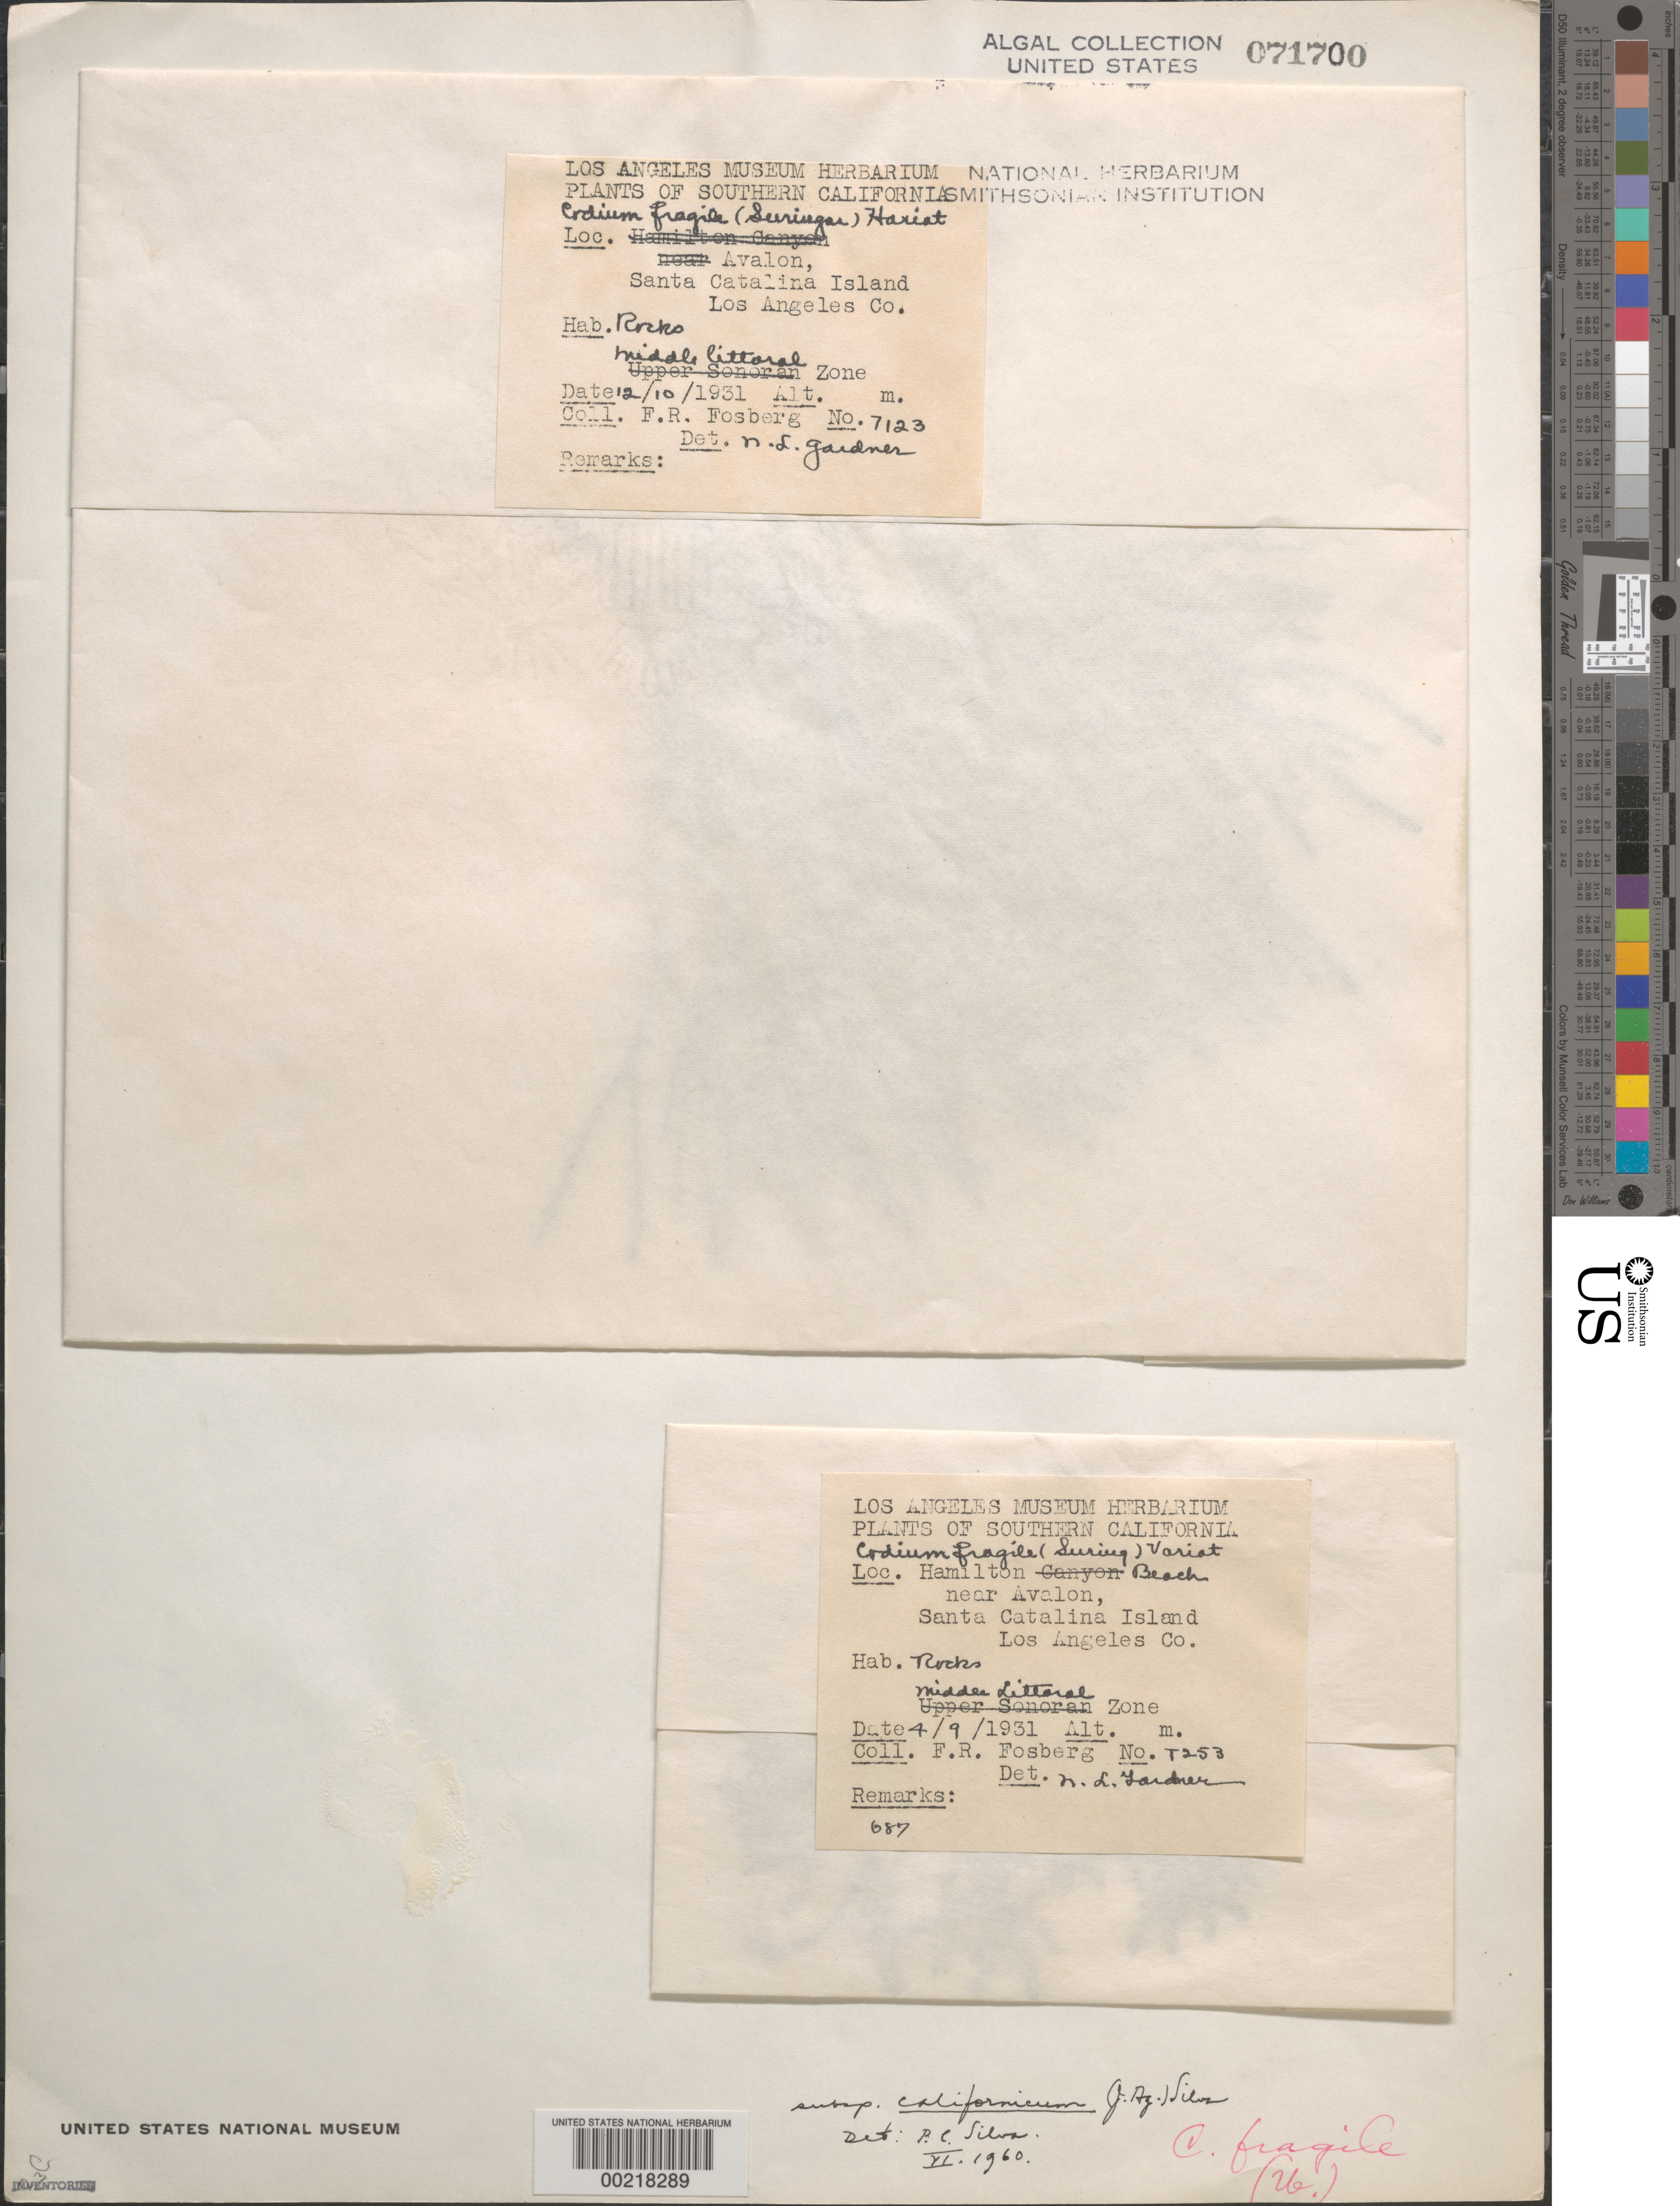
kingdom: Plantae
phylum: Chlorophyta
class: Ulvophyceae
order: Bryopsidales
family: Codiaceae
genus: Codium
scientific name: Codium fragile subsp. californicum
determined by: Silva, P. C.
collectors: F. R. Fosberg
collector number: T253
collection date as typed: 09 Apr 1931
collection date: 1931-04-09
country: United States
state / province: California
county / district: Los Angeles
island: Santa Catalina Island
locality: Hamilton Beach near Avalon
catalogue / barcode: US 71700